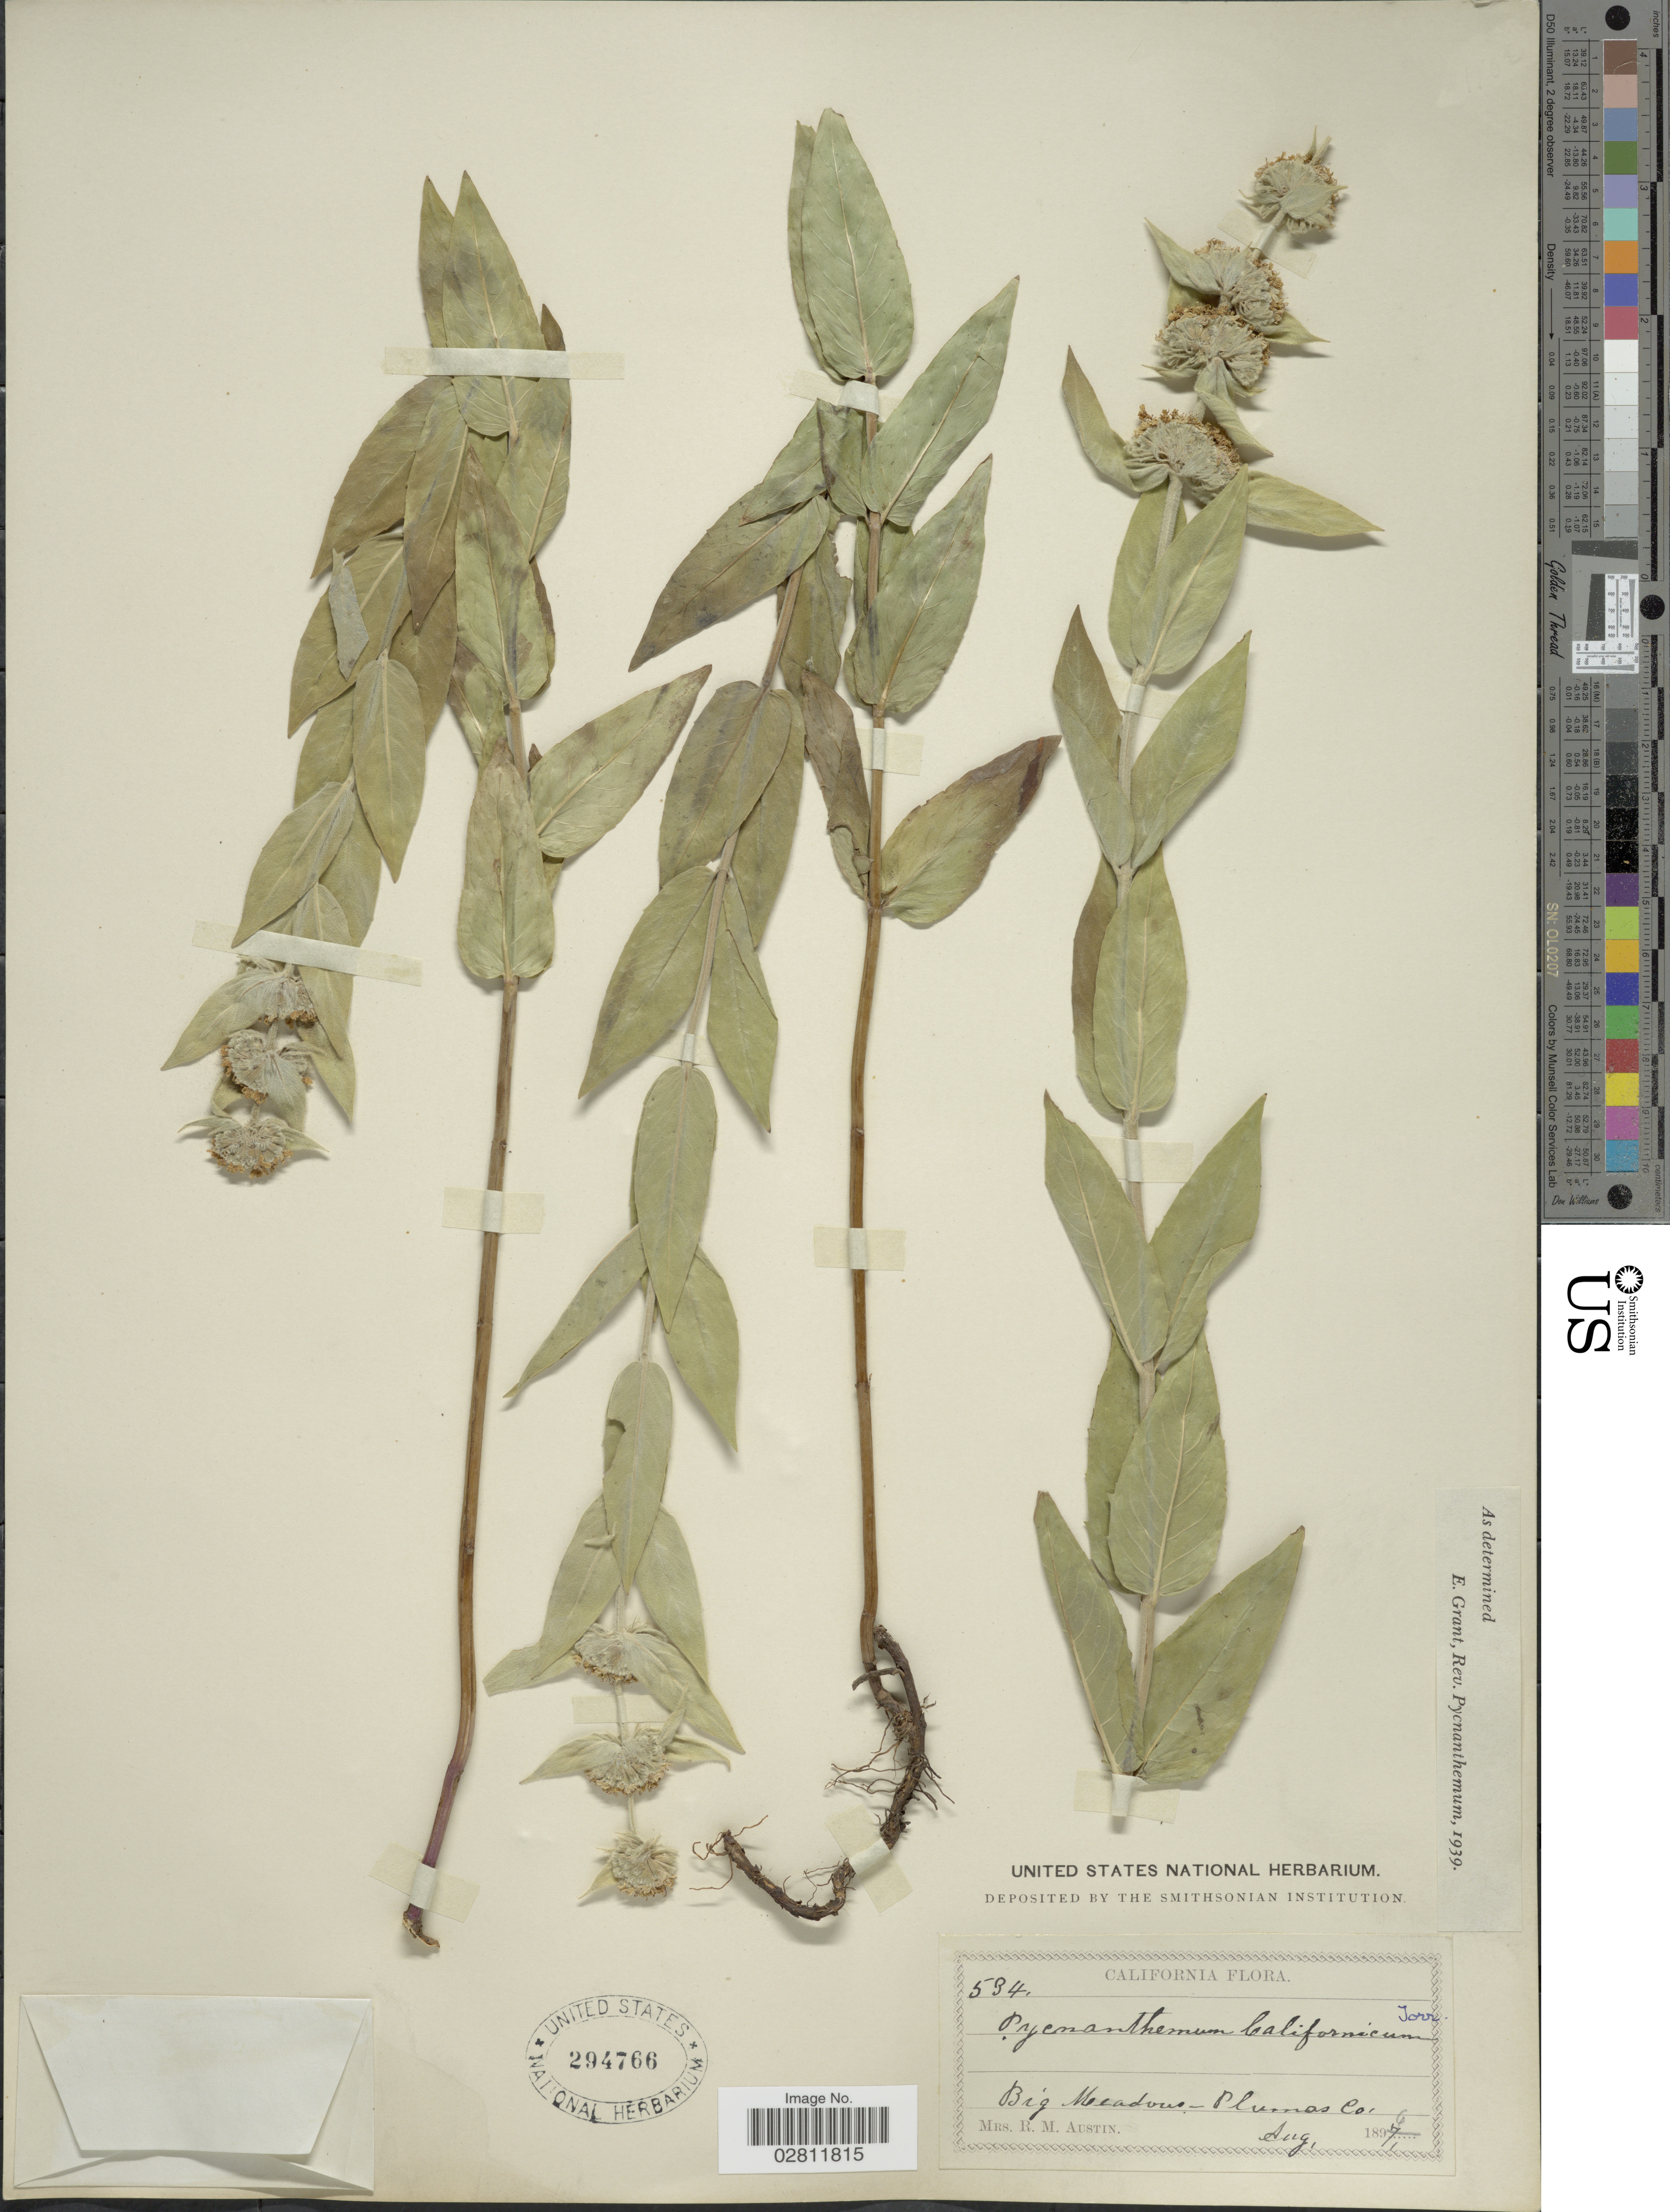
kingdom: Plantae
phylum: Tracheophyta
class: Magnoliopsida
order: Lamiales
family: Lamiaceae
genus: Pycnanthemum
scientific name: Pycnanthemum californicum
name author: Torr. ex Durand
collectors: R. Austin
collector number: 534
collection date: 1896-08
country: United States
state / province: California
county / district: Plumas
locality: Big Meadow - Plumas Co.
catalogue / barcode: US 294766